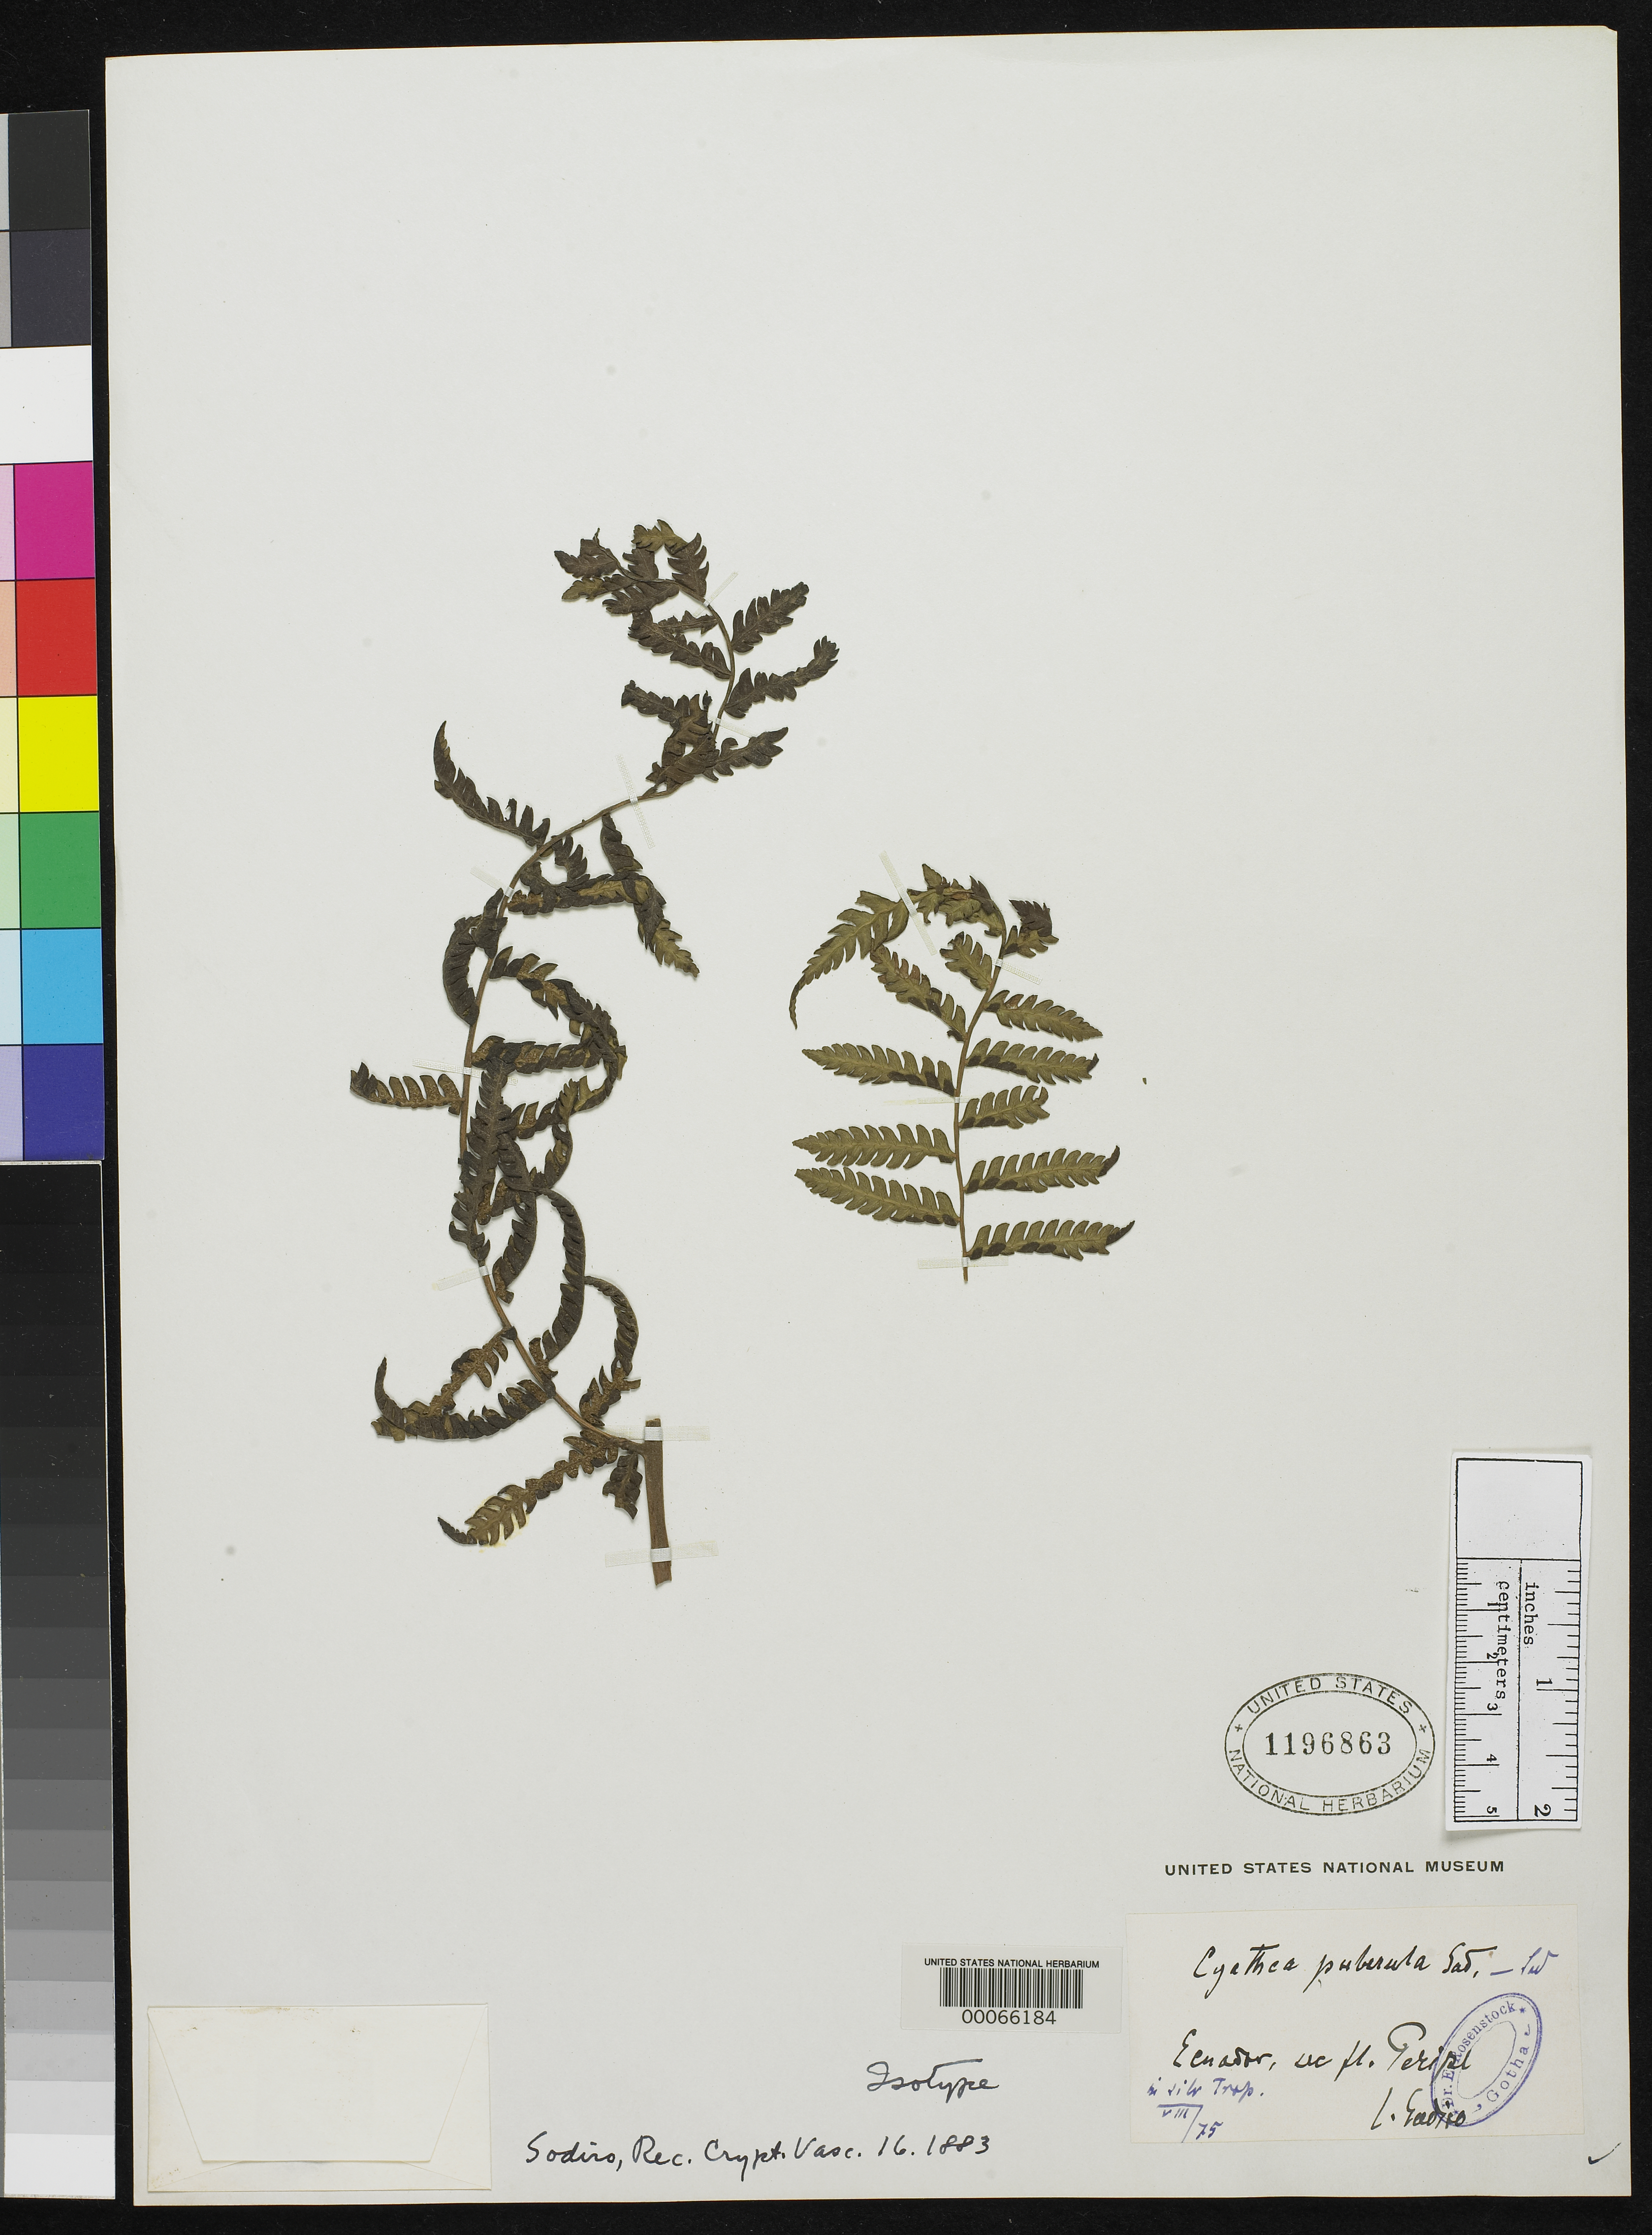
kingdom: Plantae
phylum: Tracheophyta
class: Polypodiopsida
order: Cyatheales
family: Cyatheaceae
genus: Cyathea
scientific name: Cyathea puberula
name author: Sodiro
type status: Type Collection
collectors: L. Sodiro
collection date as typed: Aug 1875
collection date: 1875-08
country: Ecuador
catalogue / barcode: US 1196863